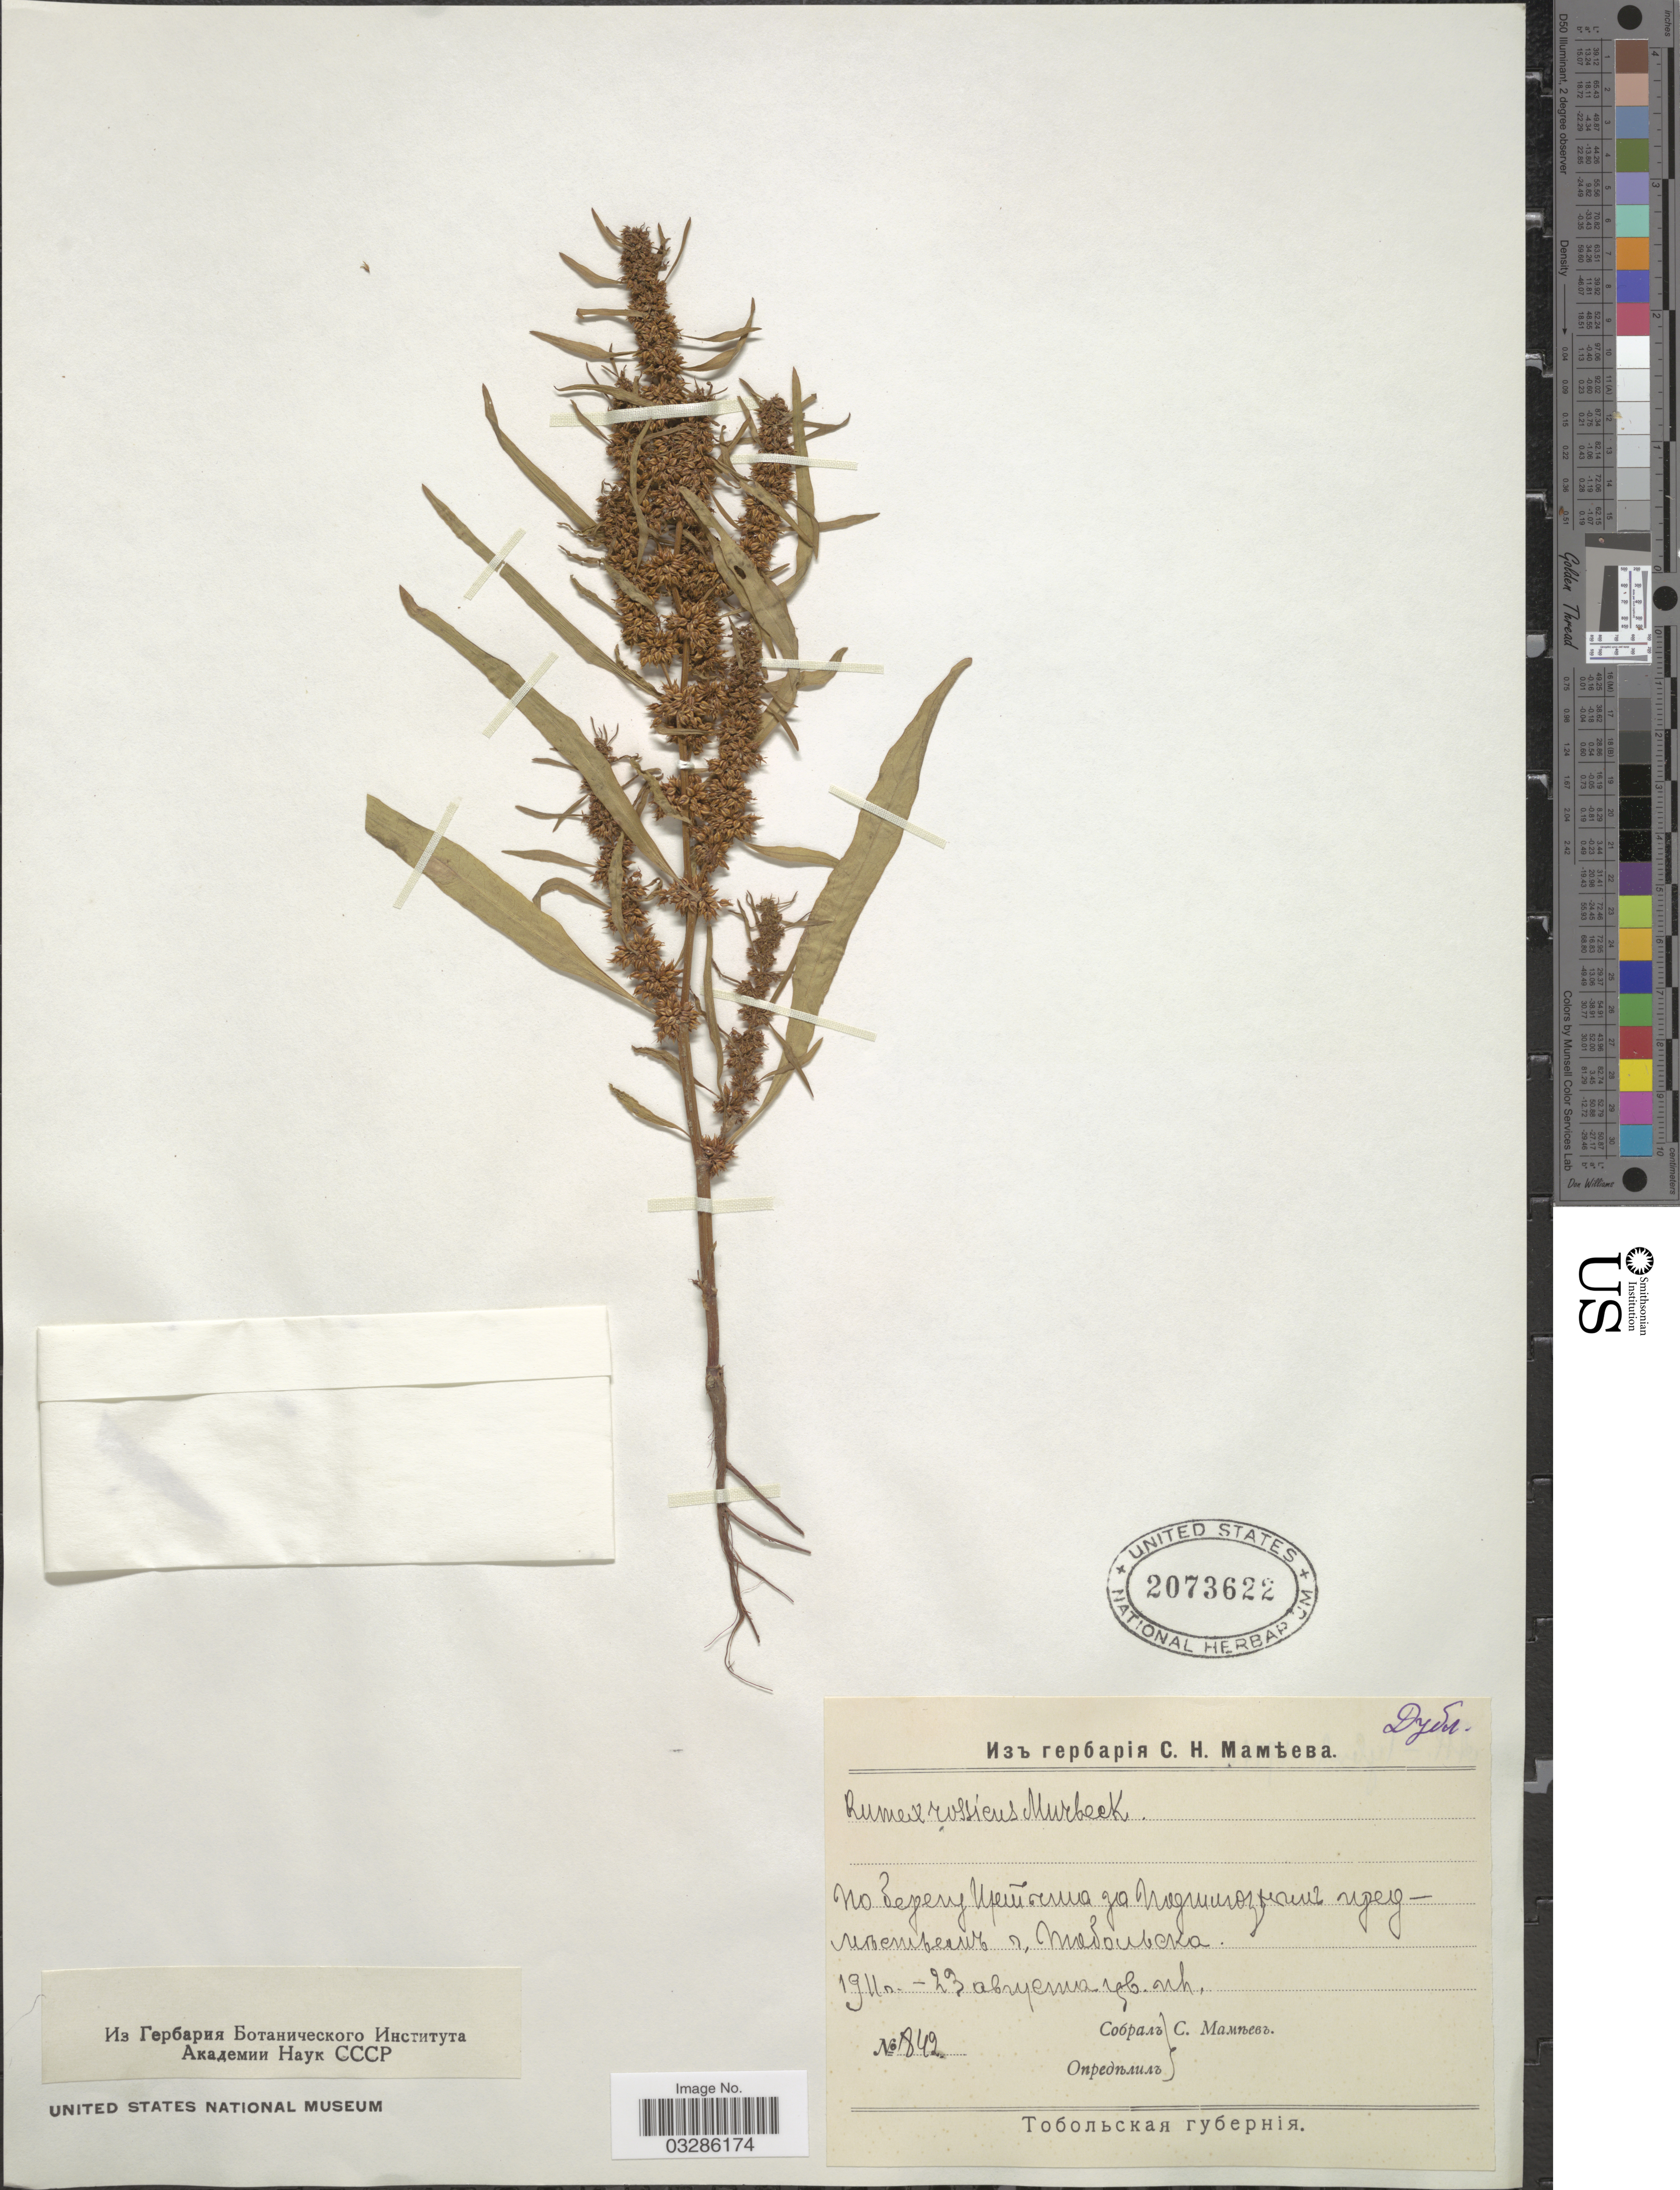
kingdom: Plantae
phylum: Tracheophyta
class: Magnoliopsida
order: Caryophyllales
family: Polygonaceae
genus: Rumex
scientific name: Rumex rossicus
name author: Murb.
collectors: S. Mamnev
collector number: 842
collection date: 1911-04-23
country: Russian Federation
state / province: Tyumen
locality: Vicinity of Tobolsk, on shore of River Irtysh.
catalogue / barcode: US 2073622